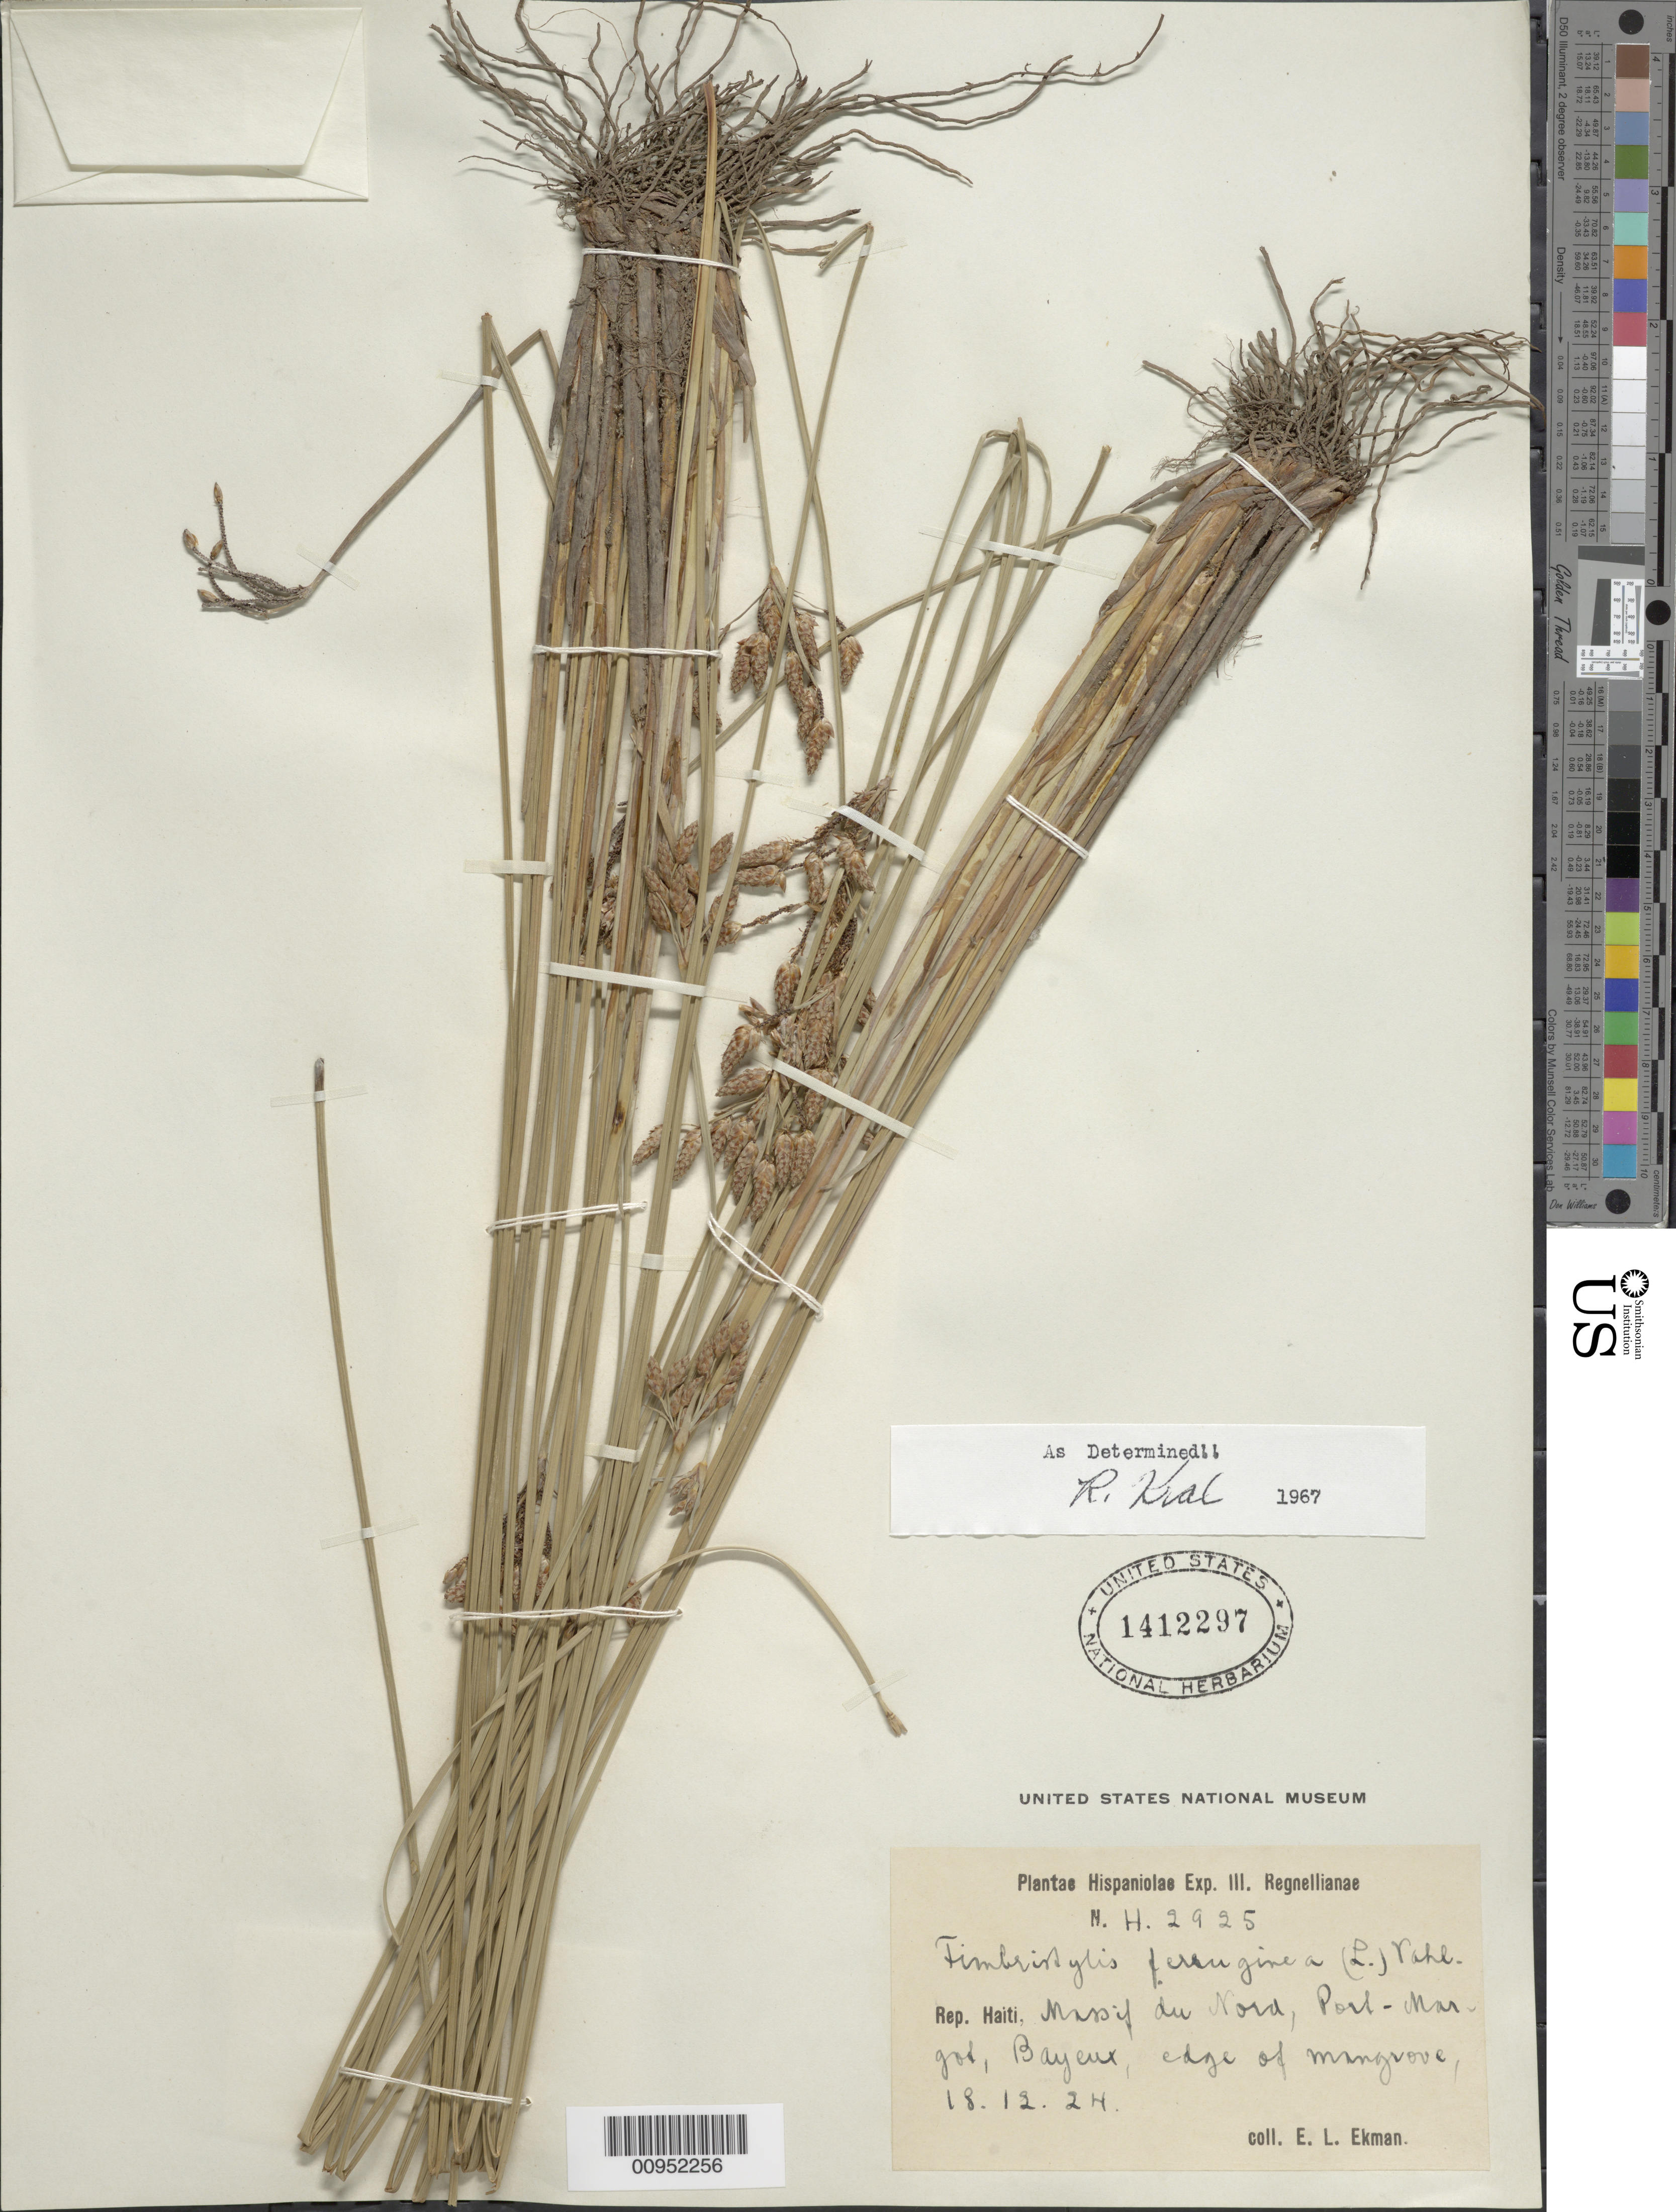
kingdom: Plantae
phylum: Tracheophyta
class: Liliopsida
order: Poales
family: Cyperaceae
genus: Fimbristylis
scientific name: Fimbristylis ferruginea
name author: (L.) Vahl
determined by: Kral, Robert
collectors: E. L. Ekman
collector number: H 2925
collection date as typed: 18 Dec 1924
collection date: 1924-12-18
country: Haiti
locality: Massif du Nord, Port Marigot, Bayeaux, edge of mangrove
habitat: Edge of mangrove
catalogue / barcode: US 1412297